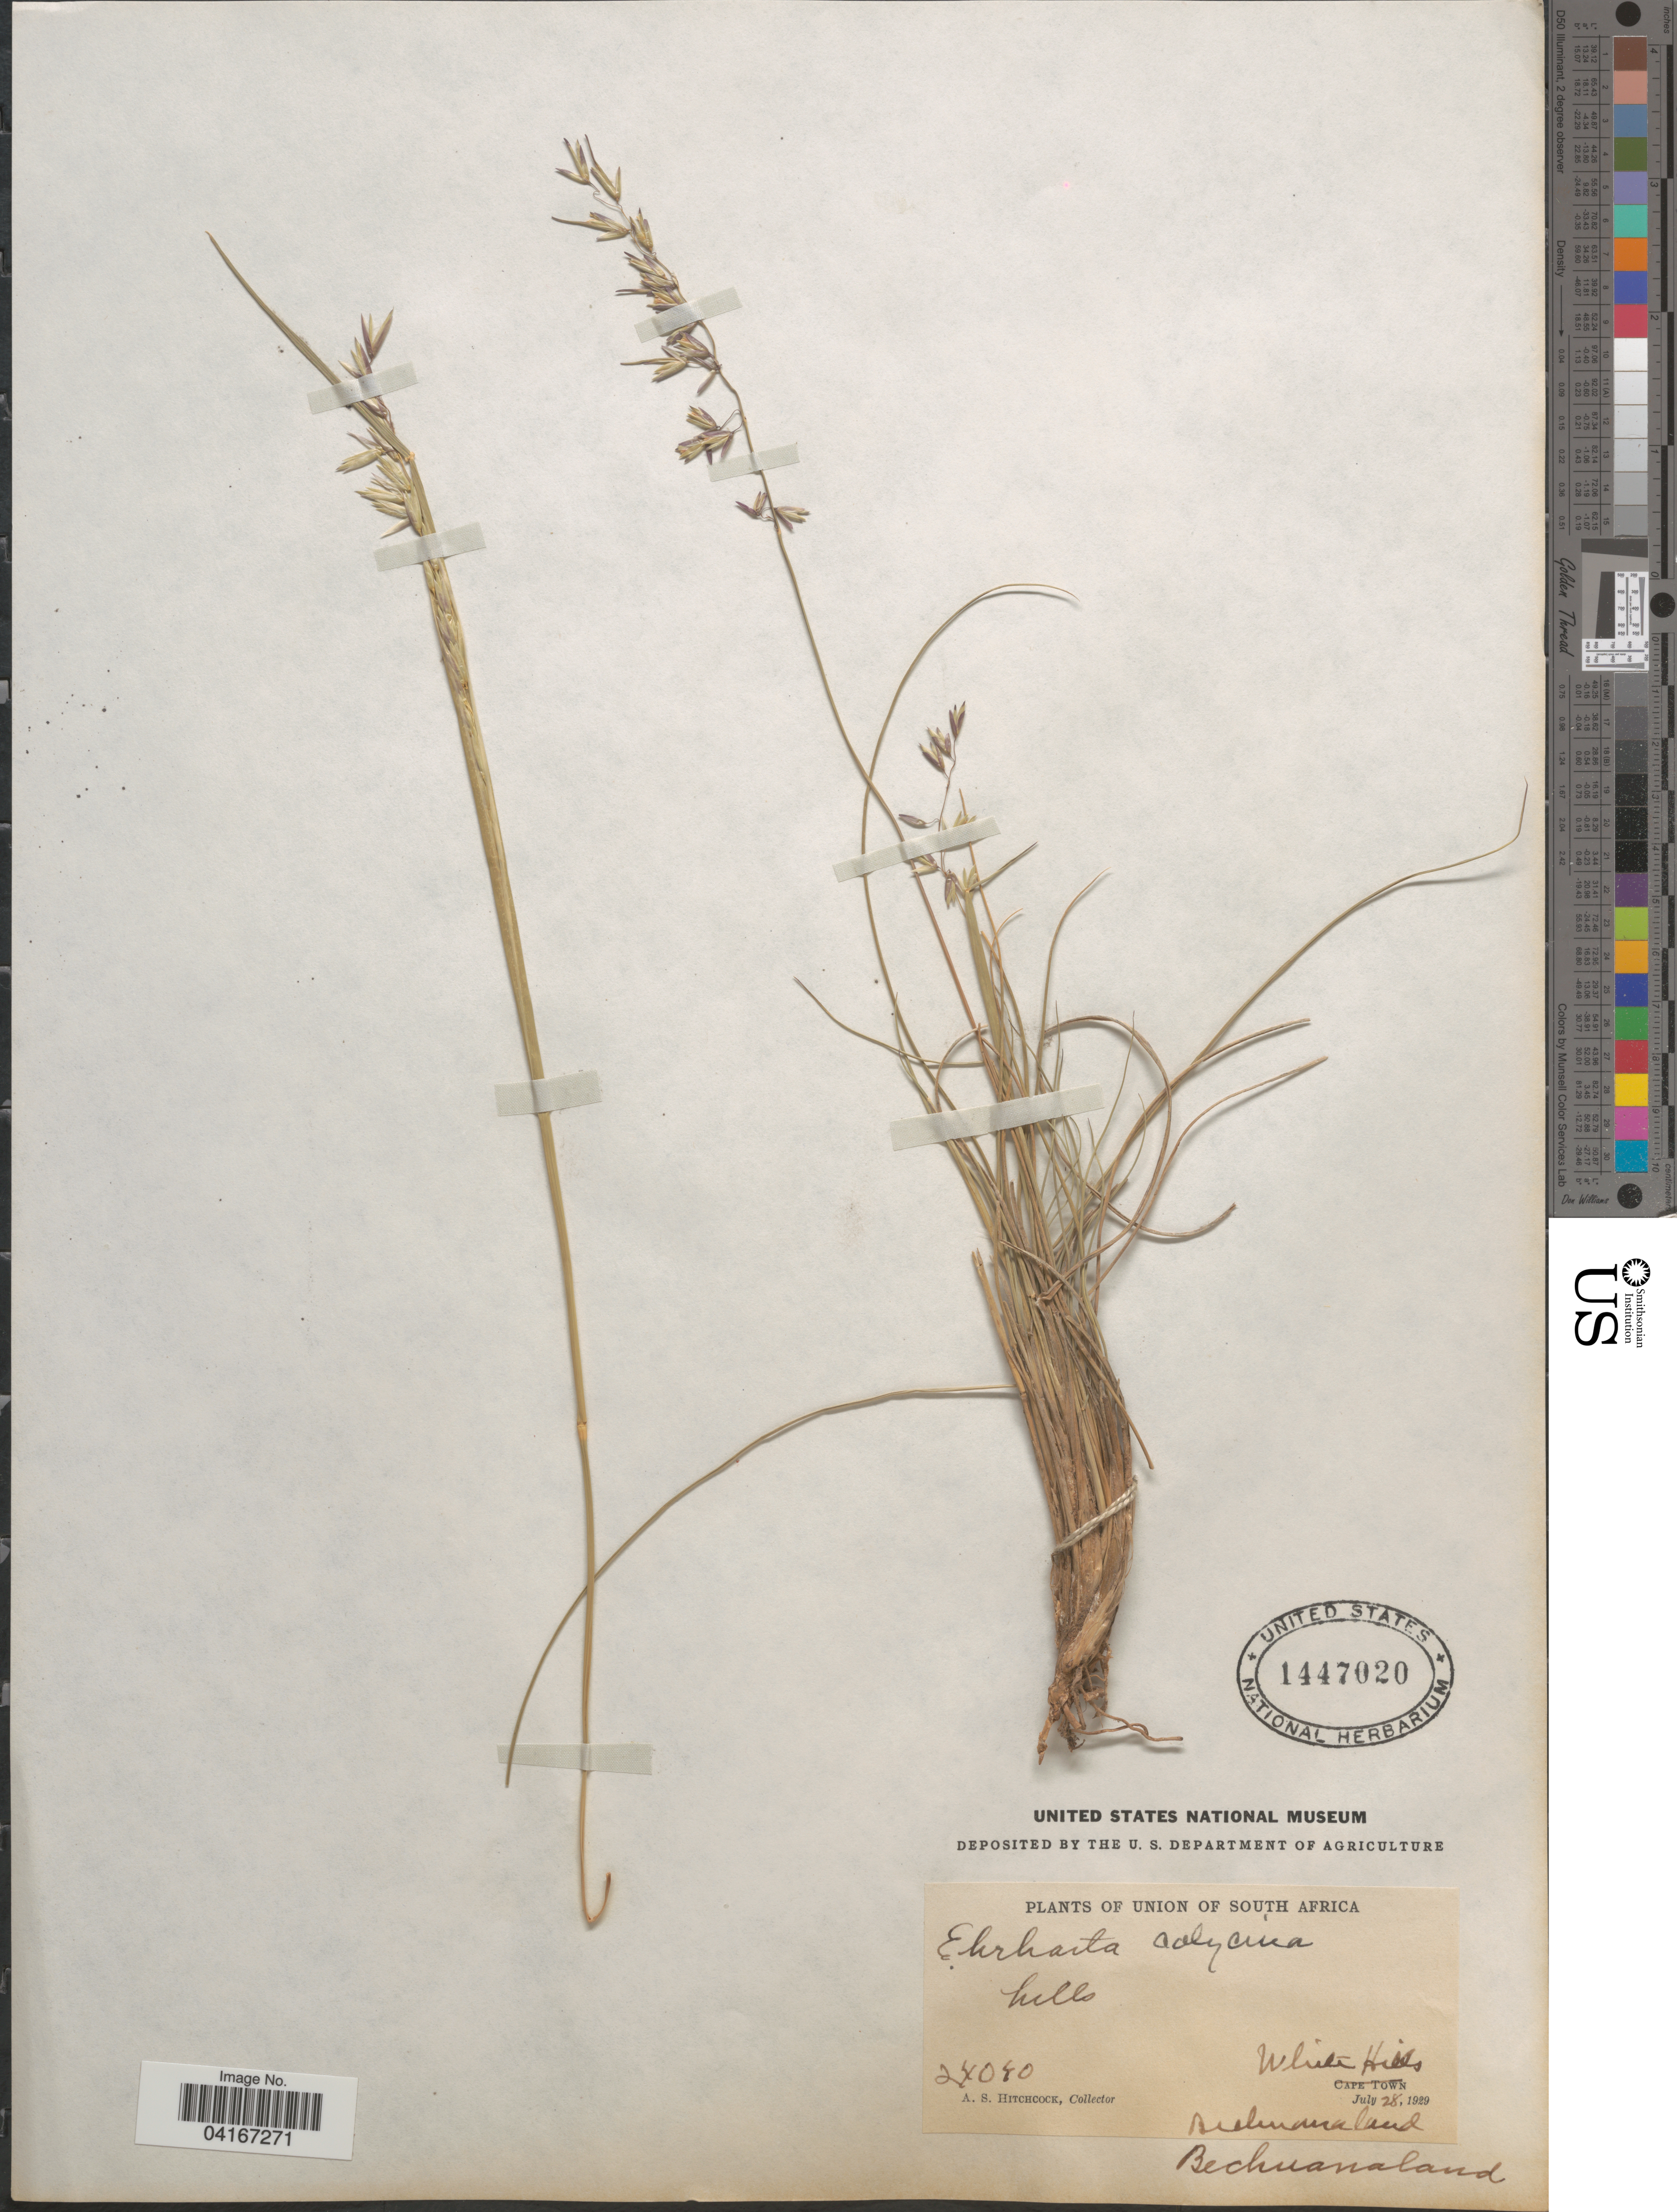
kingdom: Plantae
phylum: Tracheophyta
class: Liliopsida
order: Poales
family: Poaceae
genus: Ehrharta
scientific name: Ehrharta calycina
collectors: A. S. Hitchcock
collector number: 24040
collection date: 1929-07-28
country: South Africa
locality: White Hills. Bechuanaland.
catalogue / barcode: US 1447020